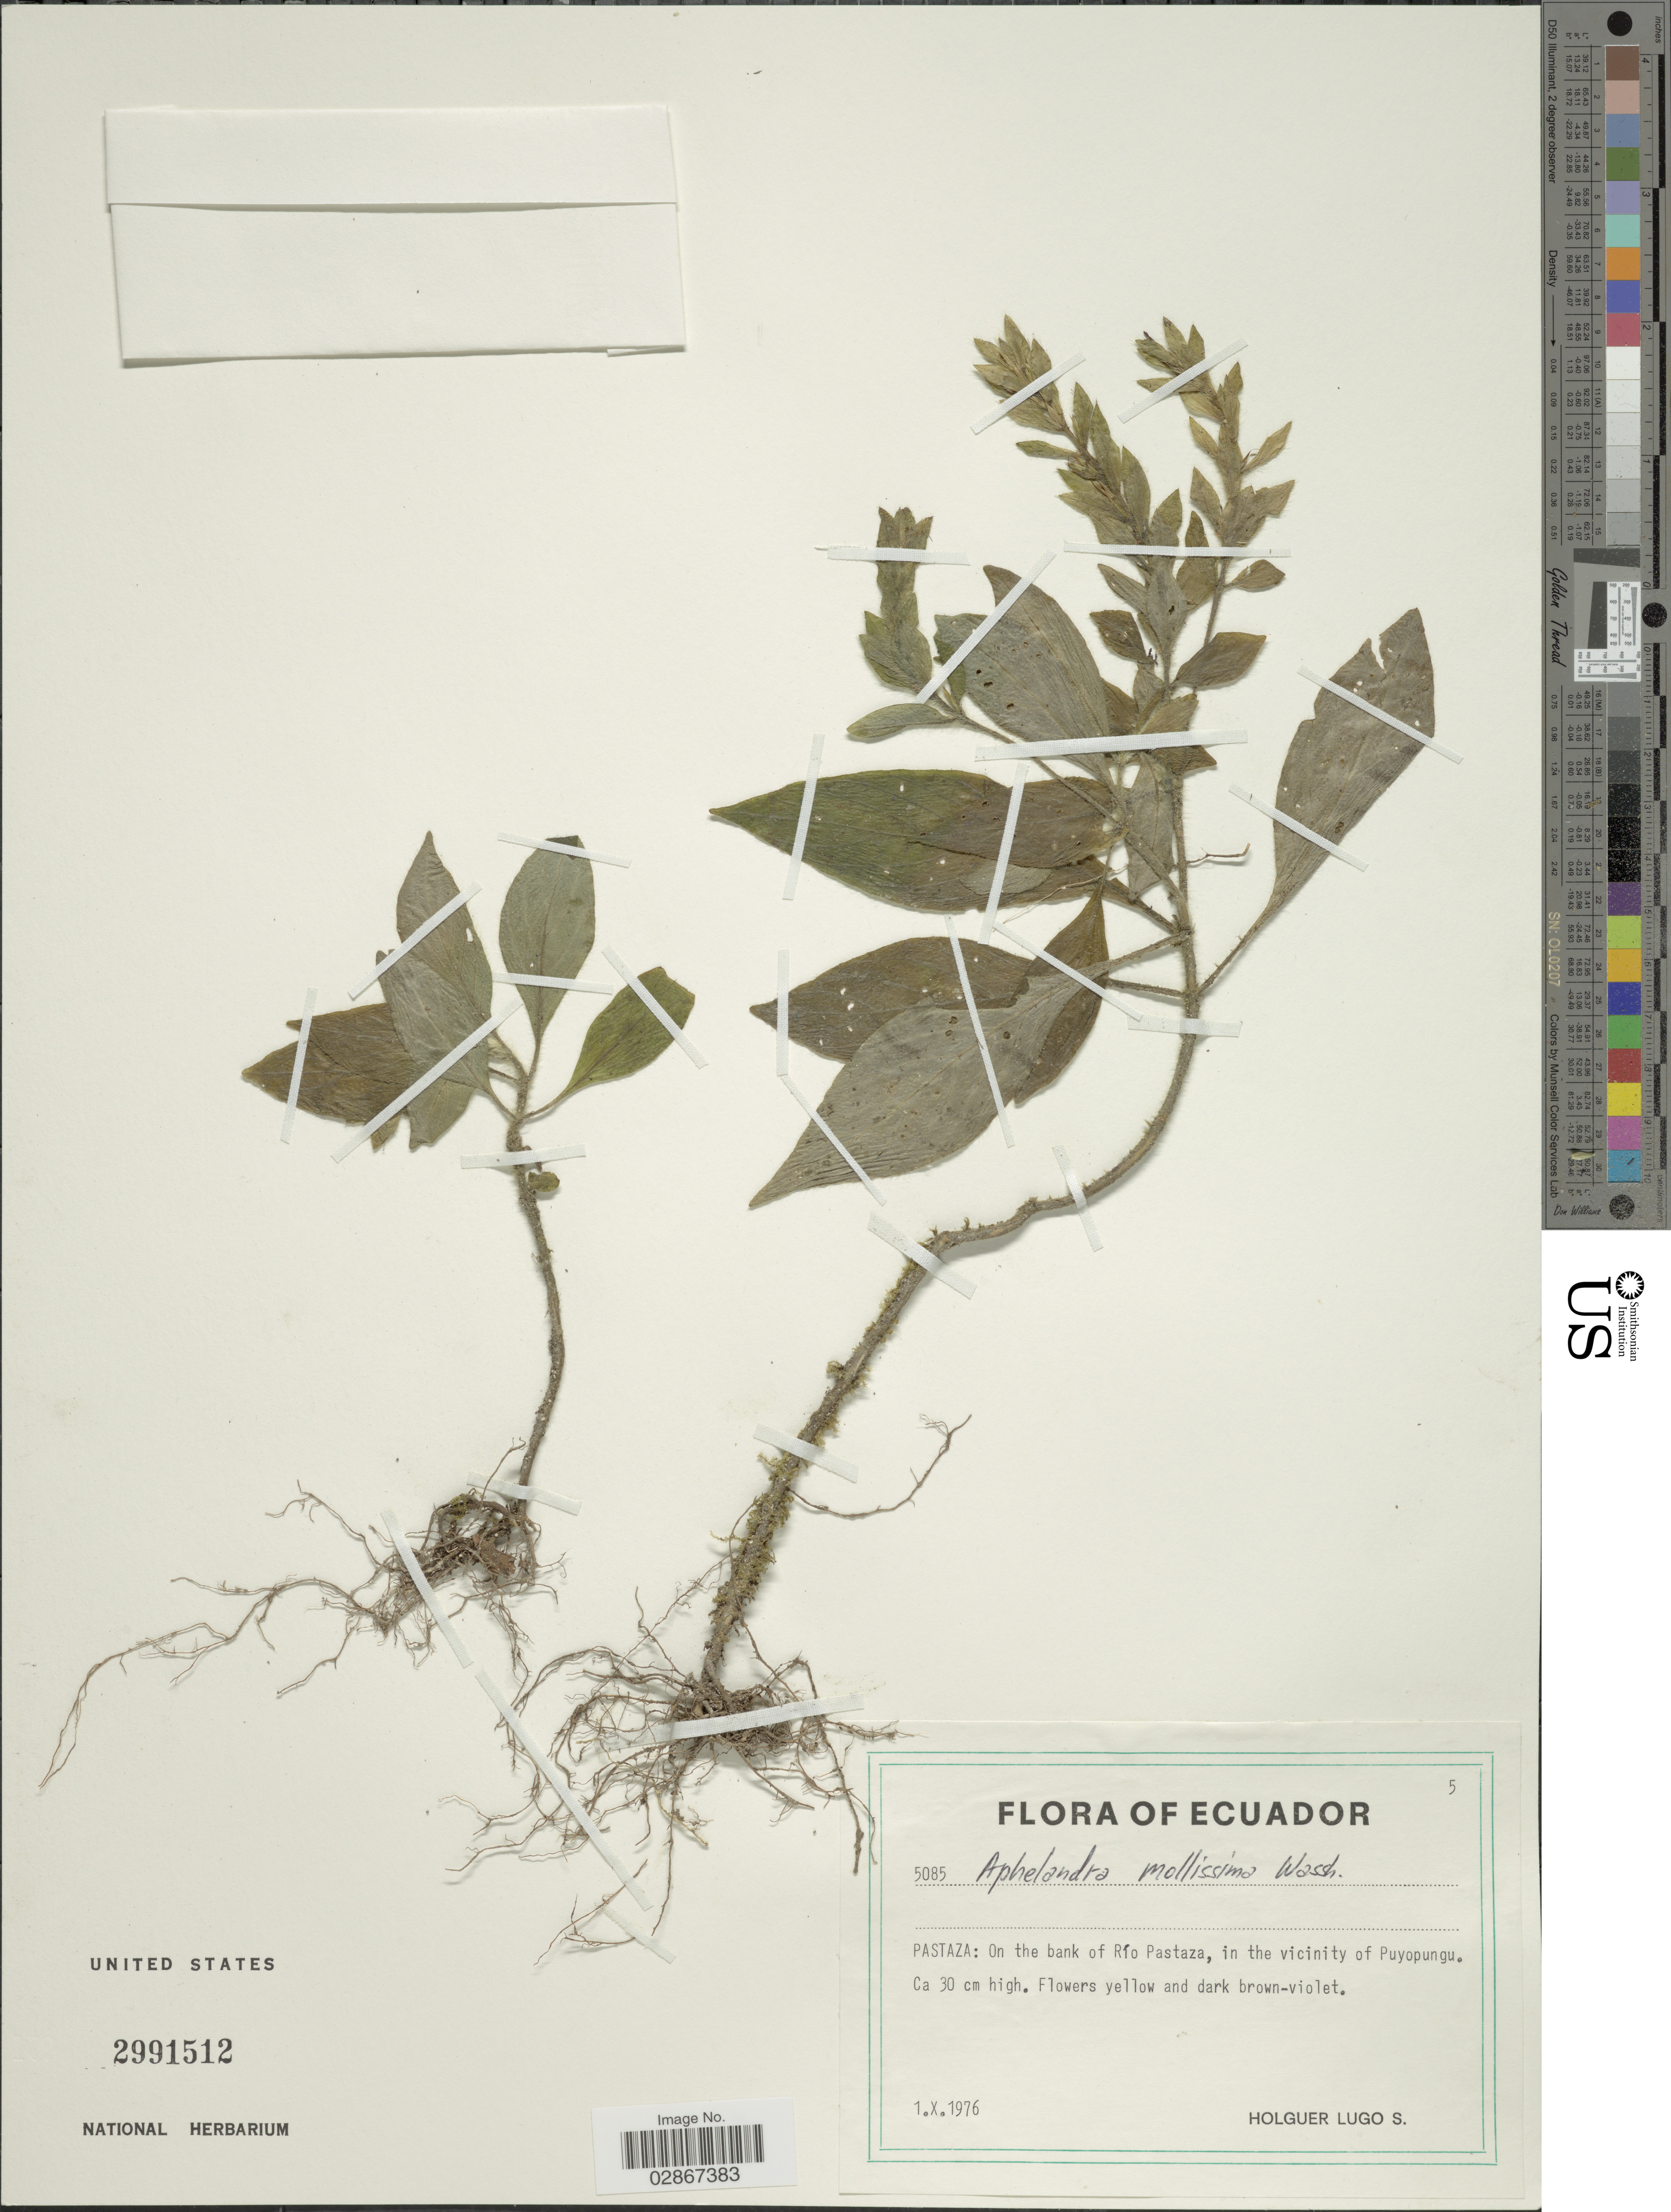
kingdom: Plantae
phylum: Tracheophyta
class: Magnoliopsida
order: Lamiales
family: Acanthaceae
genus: Aphelandra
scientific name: Aphelandra mollissima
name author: Wassh.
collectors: H. Lugo S.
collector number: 5085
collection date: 1976-10-01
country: Ecuador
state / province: Pastaza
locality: On the bank of Río Pastaza, in the vicinity of Puyopungu.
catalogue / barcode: US 2991512